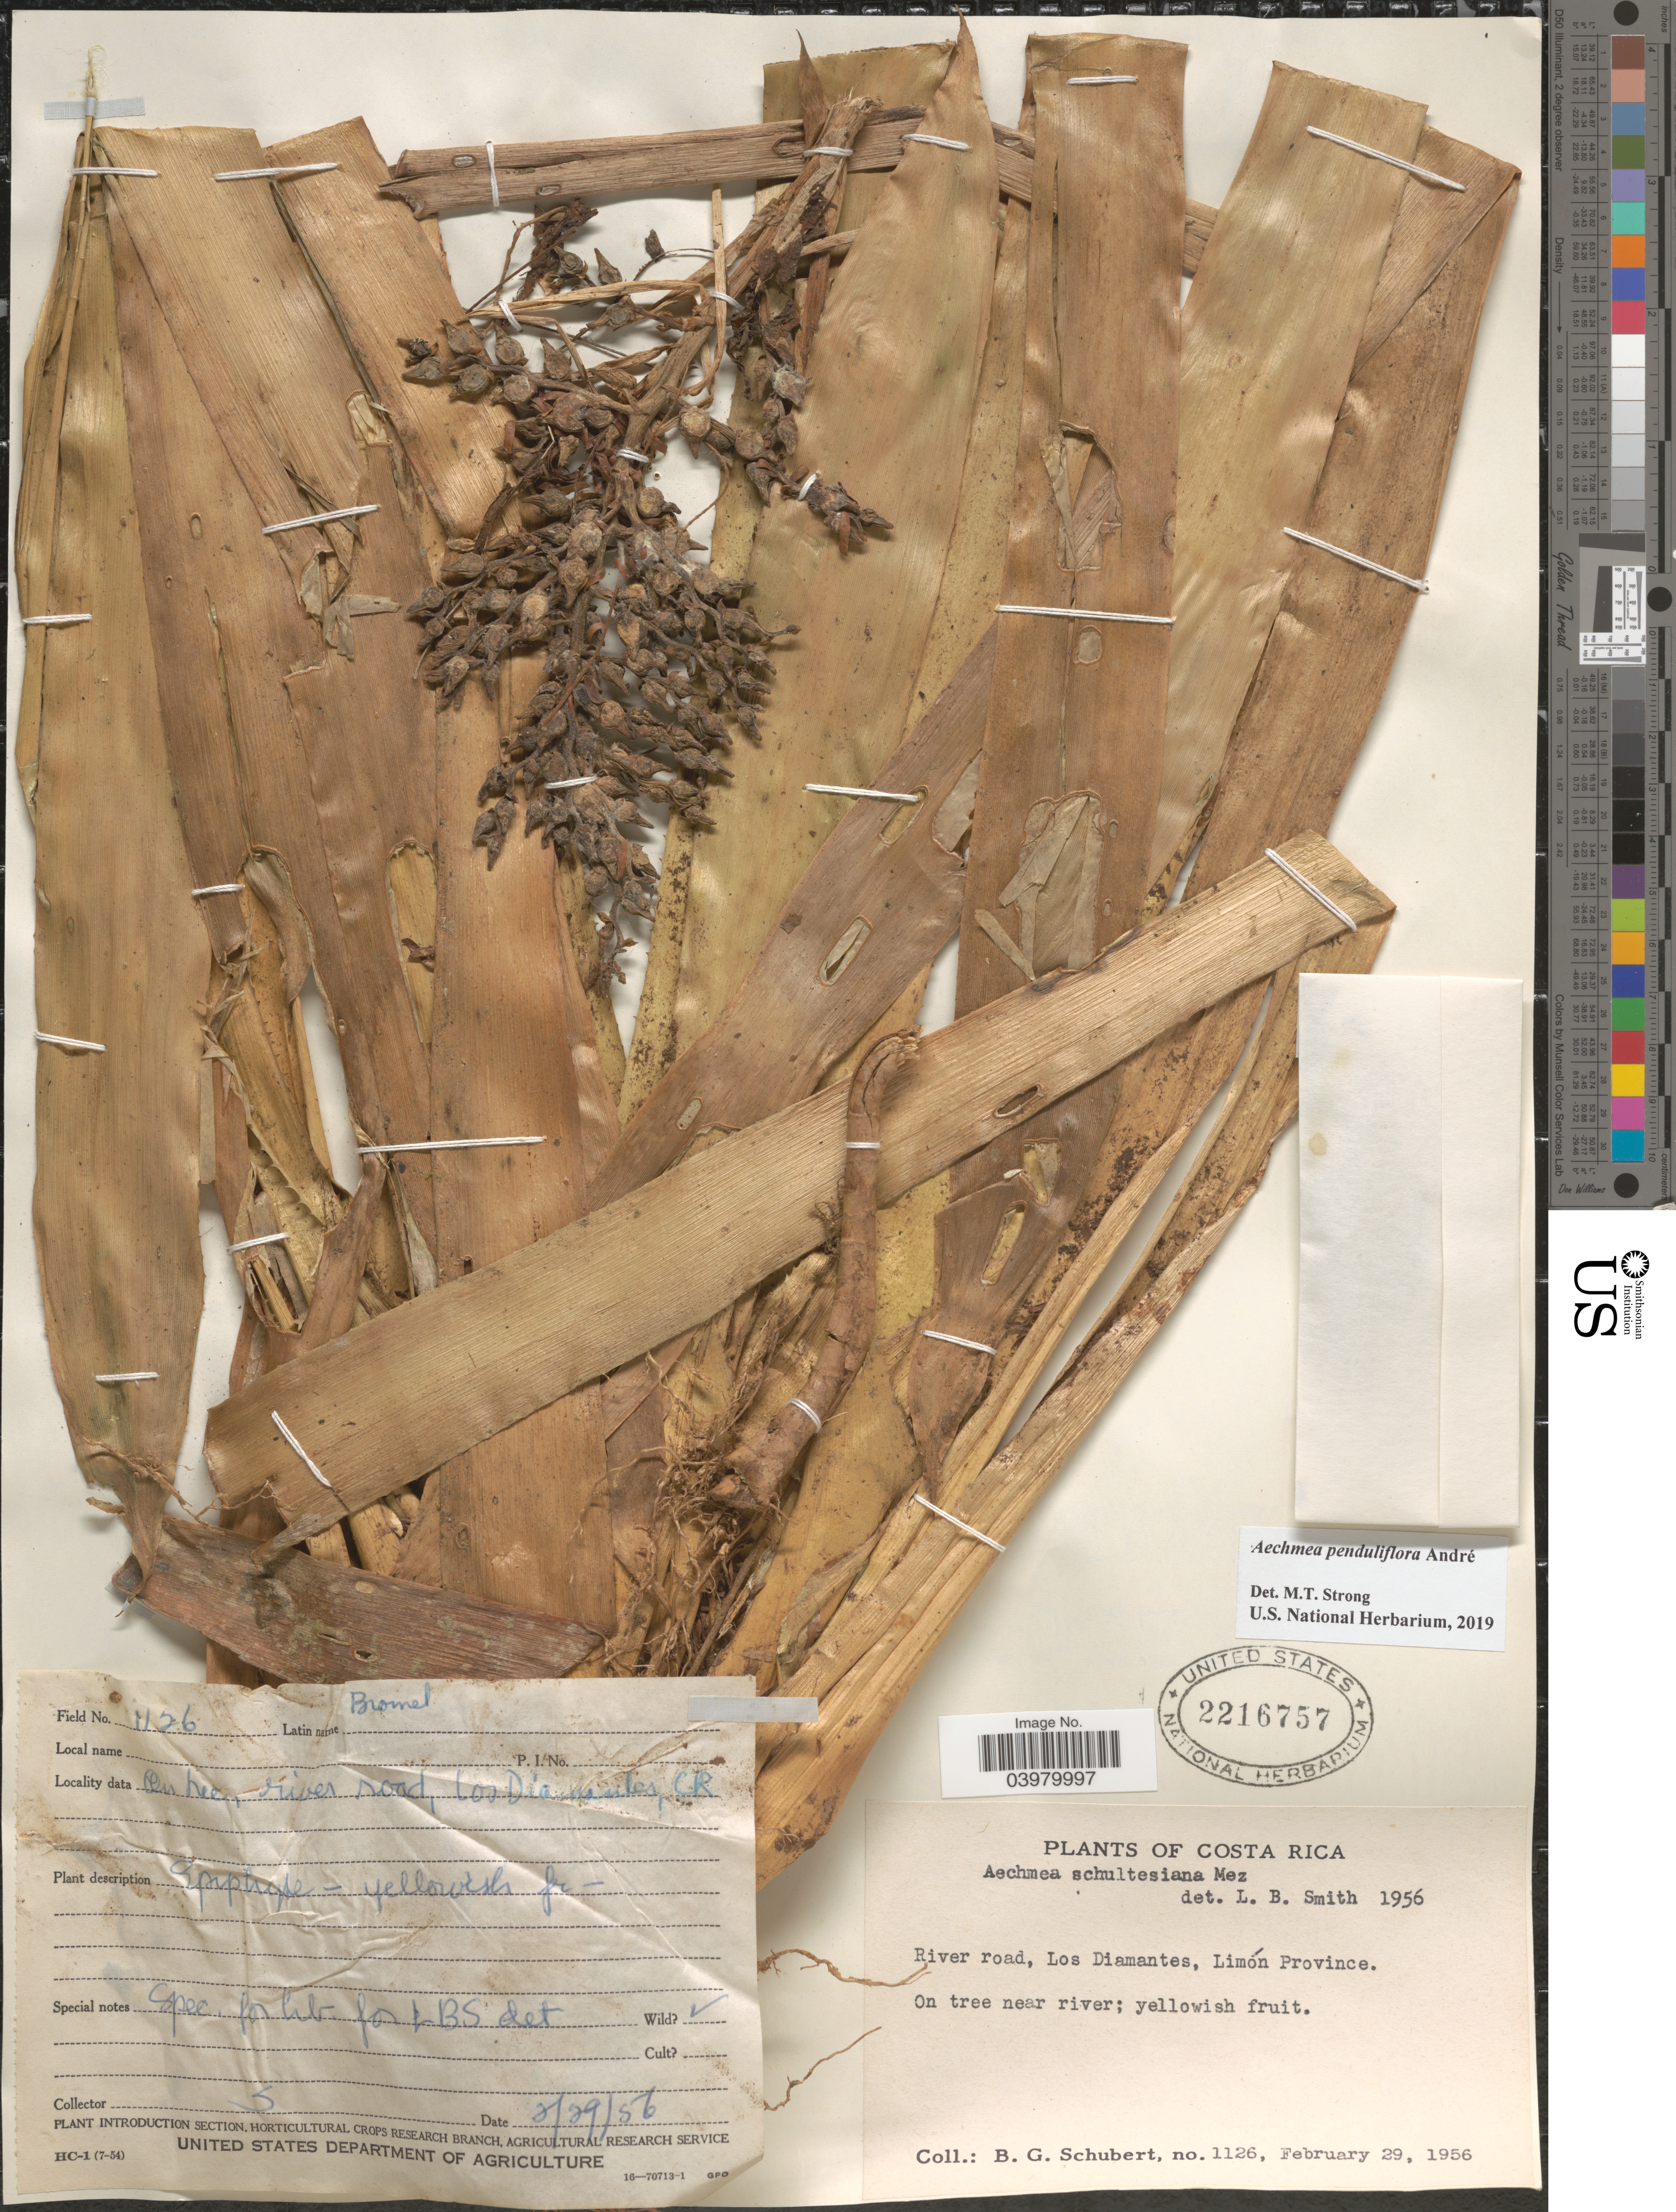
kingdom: Plantae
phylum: Tracheophyta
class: Liliopsida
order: Poales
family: Bromeliaceae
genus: Aechmea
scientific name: Aechmea penduliflora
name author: André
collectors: B. Schubert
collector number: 1126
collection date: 1956-02-29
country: Costa Rica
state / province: Limón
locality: On tree, river road, Los Diamantes, CR. River road, Los Diamantes.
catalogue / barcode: US 2216757